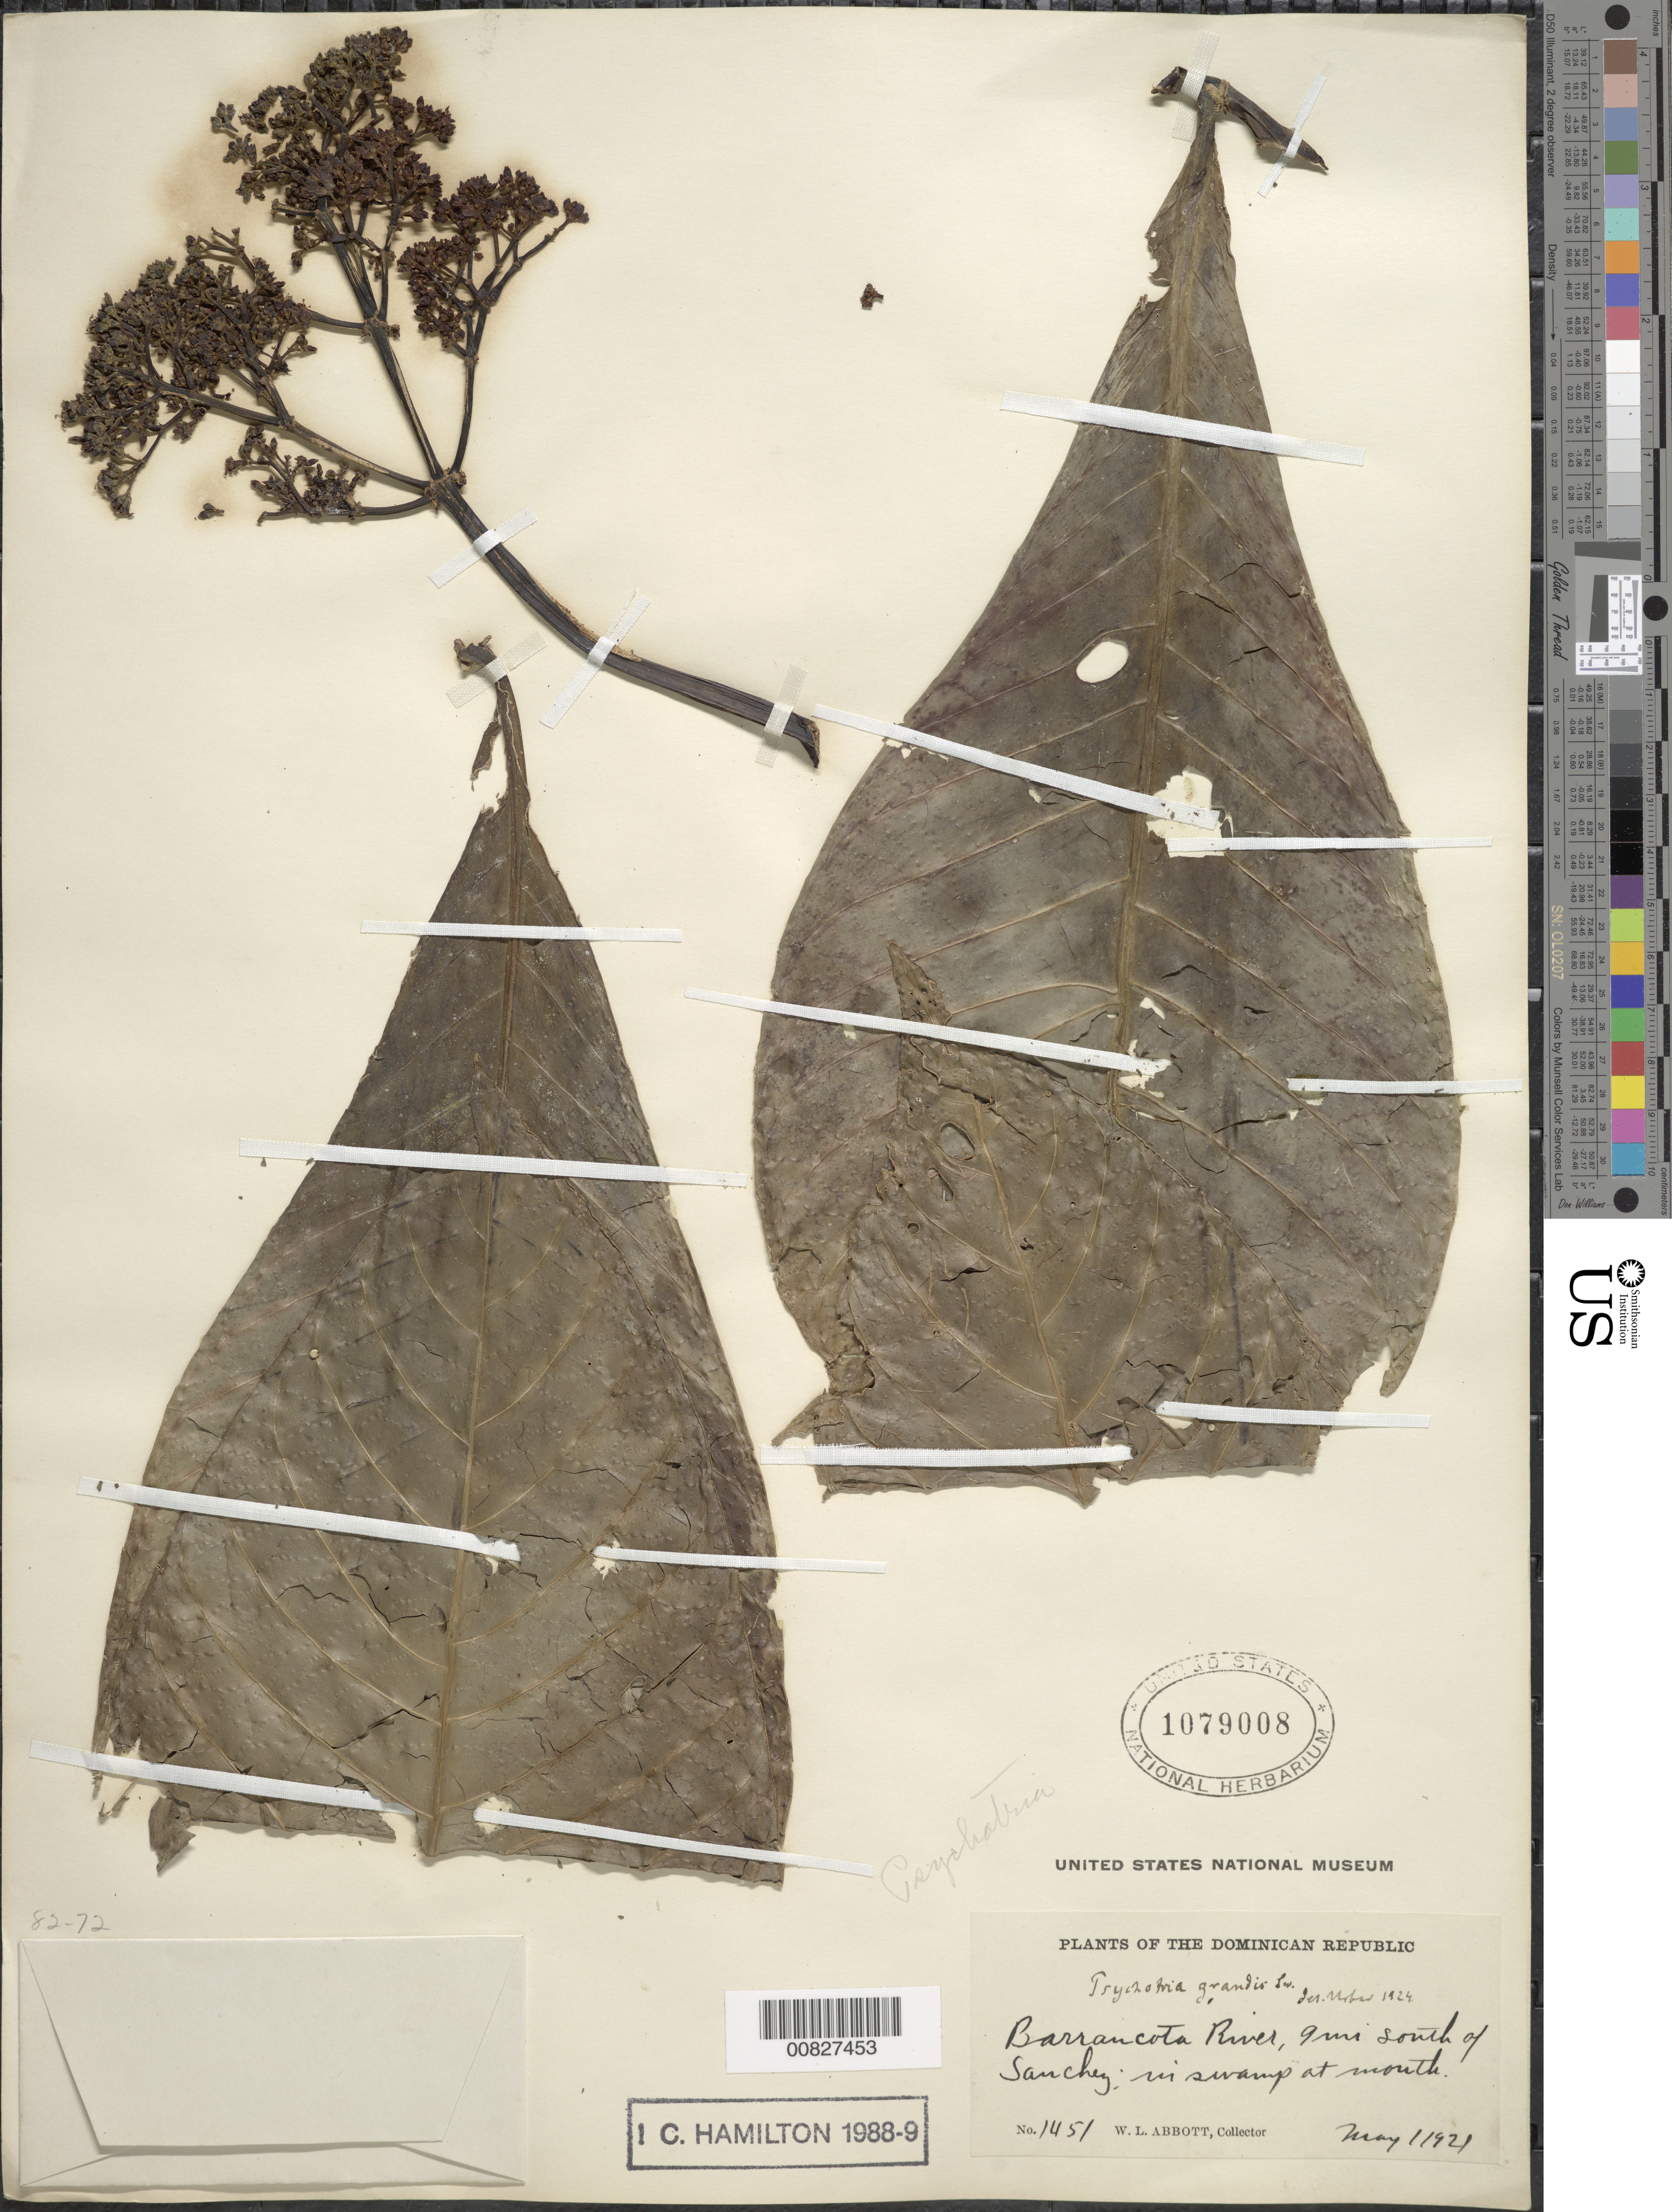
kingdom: Plantae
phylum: Tracheophyta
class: Magnoliopsida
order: Gentianales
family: Rubiaceae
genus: Psychotria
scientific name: Psychotria grandis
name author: Sw.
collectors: W. L. Abbott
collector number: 1451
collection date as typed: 01 May 1921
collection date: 1921-05-01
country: Dominican Republic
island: Hispaniola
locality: Barrancota River, 9 miiles S of Sánchez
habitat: In swamp at river mouth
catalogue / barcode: US 1079008